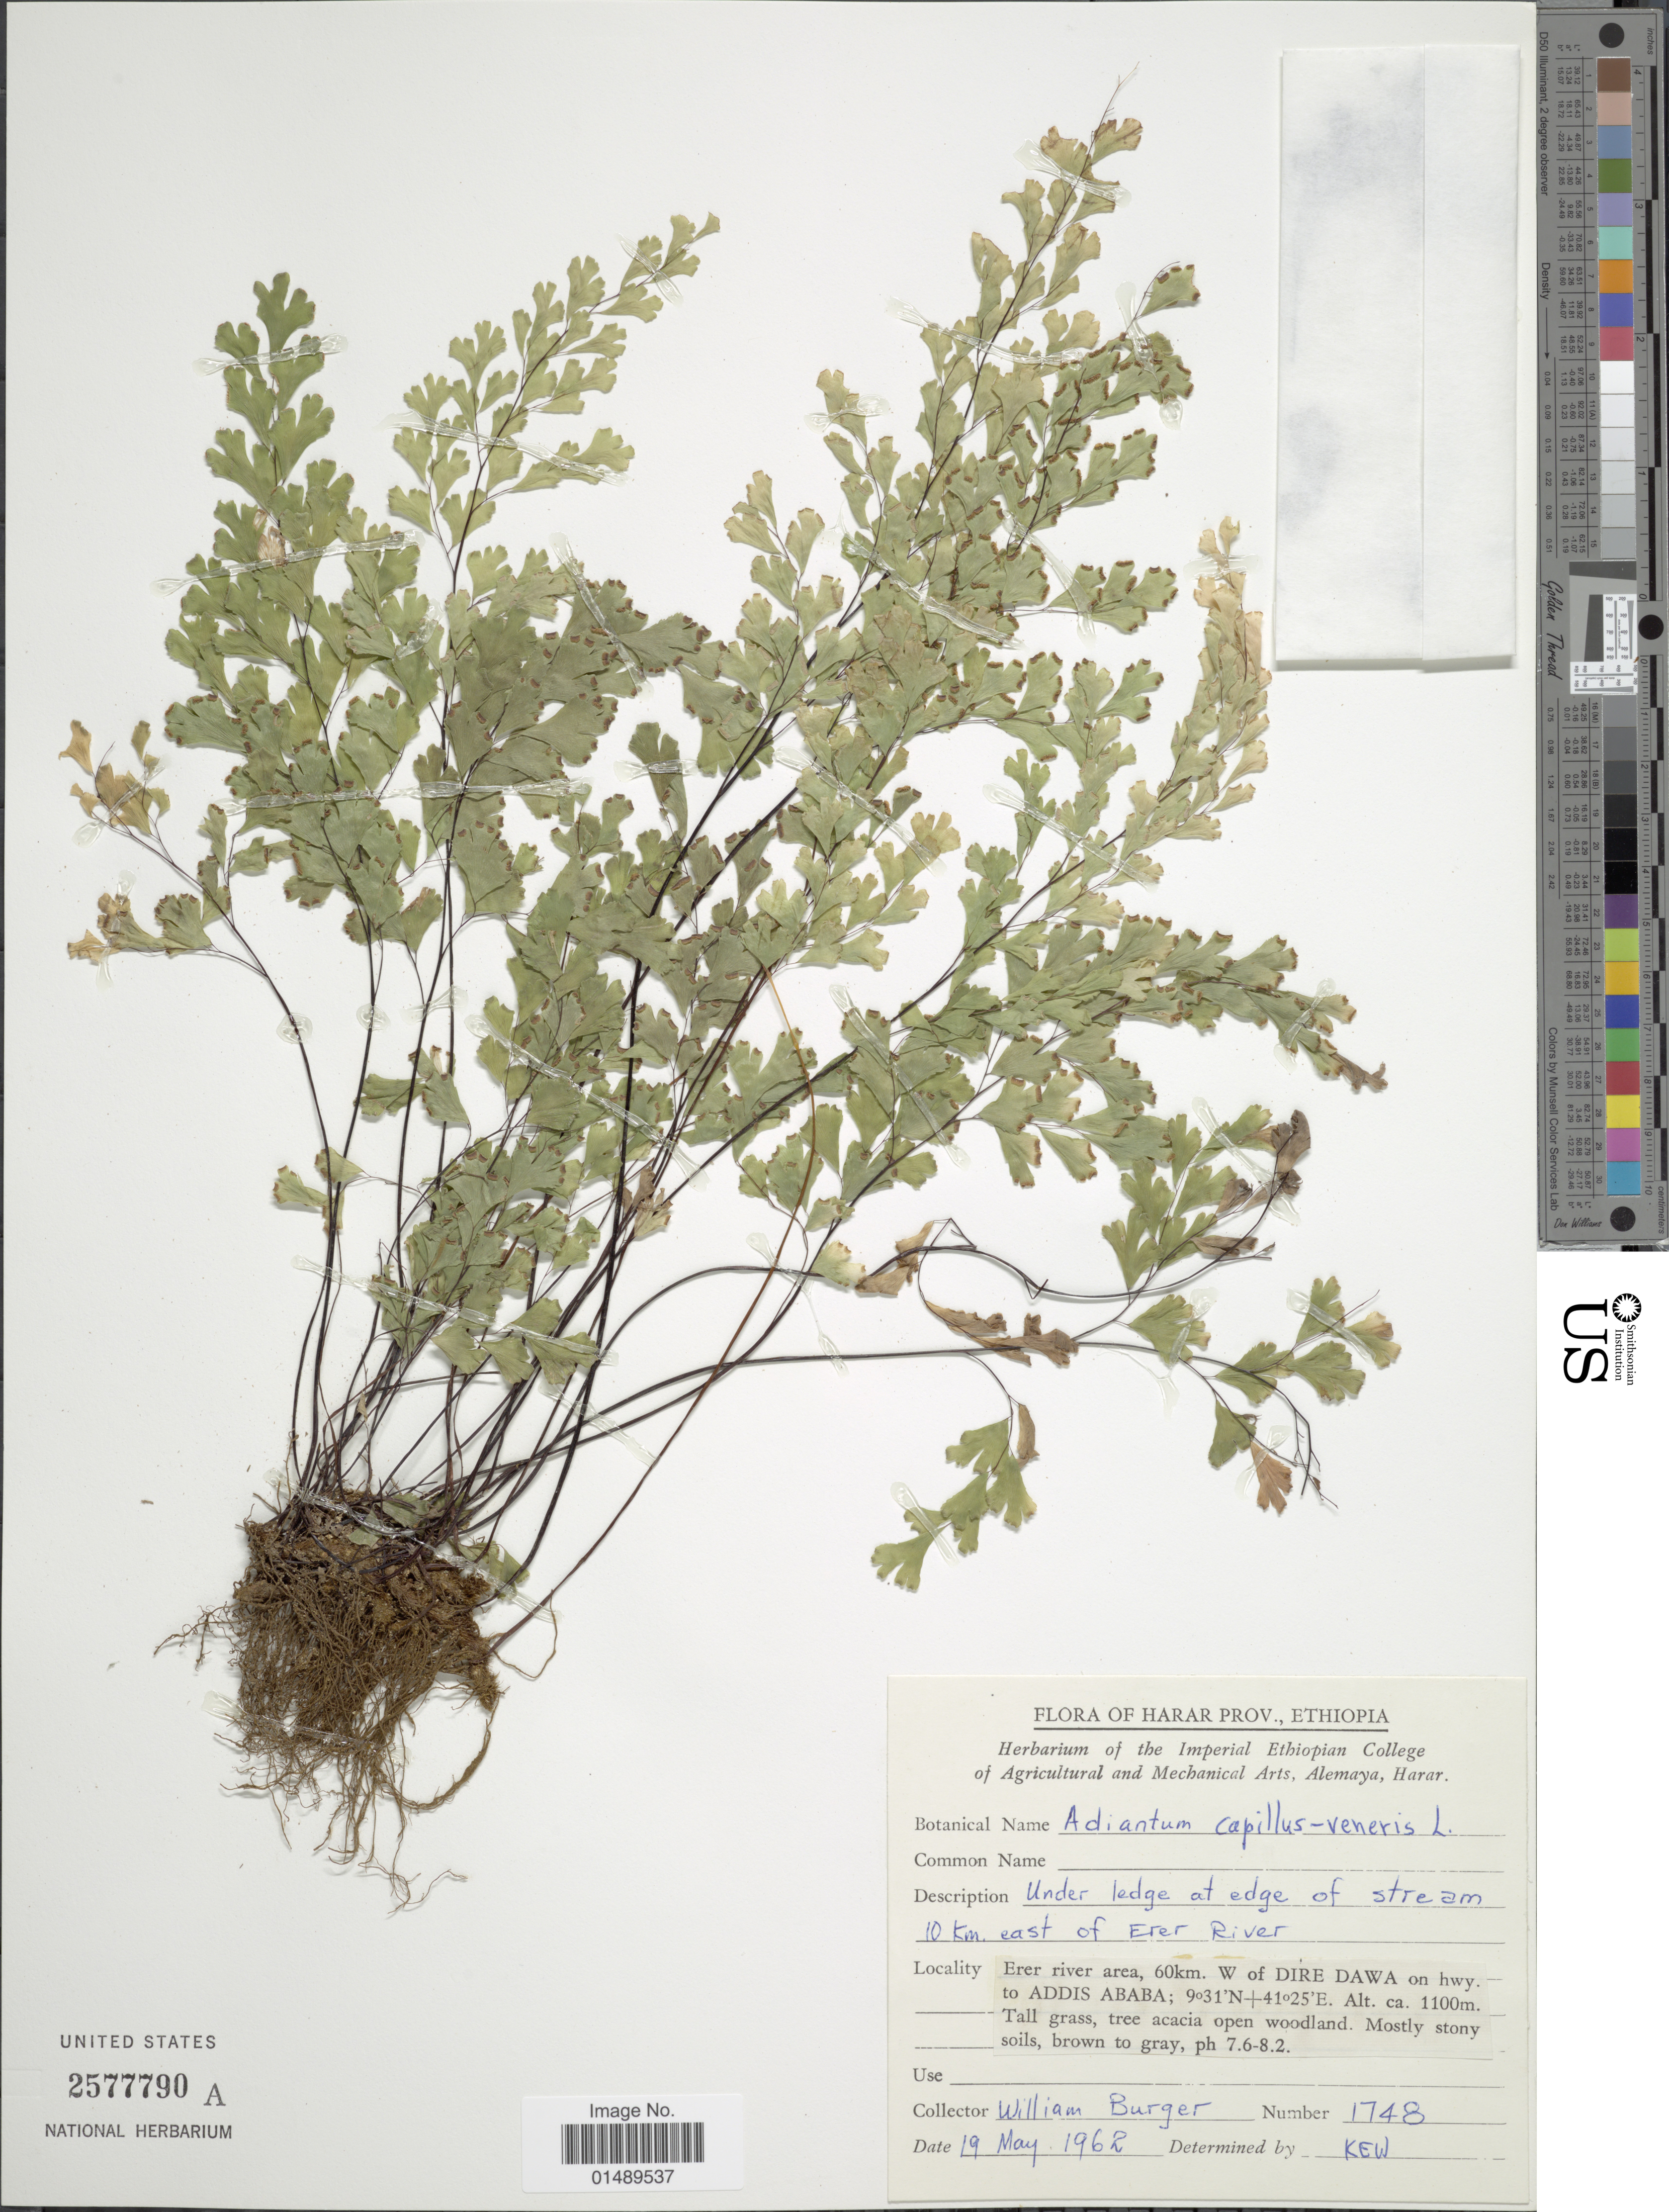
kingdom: Plantae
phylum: Tracheophyta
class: Polypodiopsida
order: Polypodiales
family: Pteridaceae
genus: Adiantum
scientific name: Adiantum capillus-veneris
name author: L.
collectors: W. Burger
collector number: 1748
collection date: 1962-05-19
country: Ethiopia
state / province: Dire Dawa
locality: Harar Prov, Erer river area, 60km. W of Dire Dawa on hwy. to Addis Ababa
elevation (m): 1100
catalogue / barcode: US 2577790A